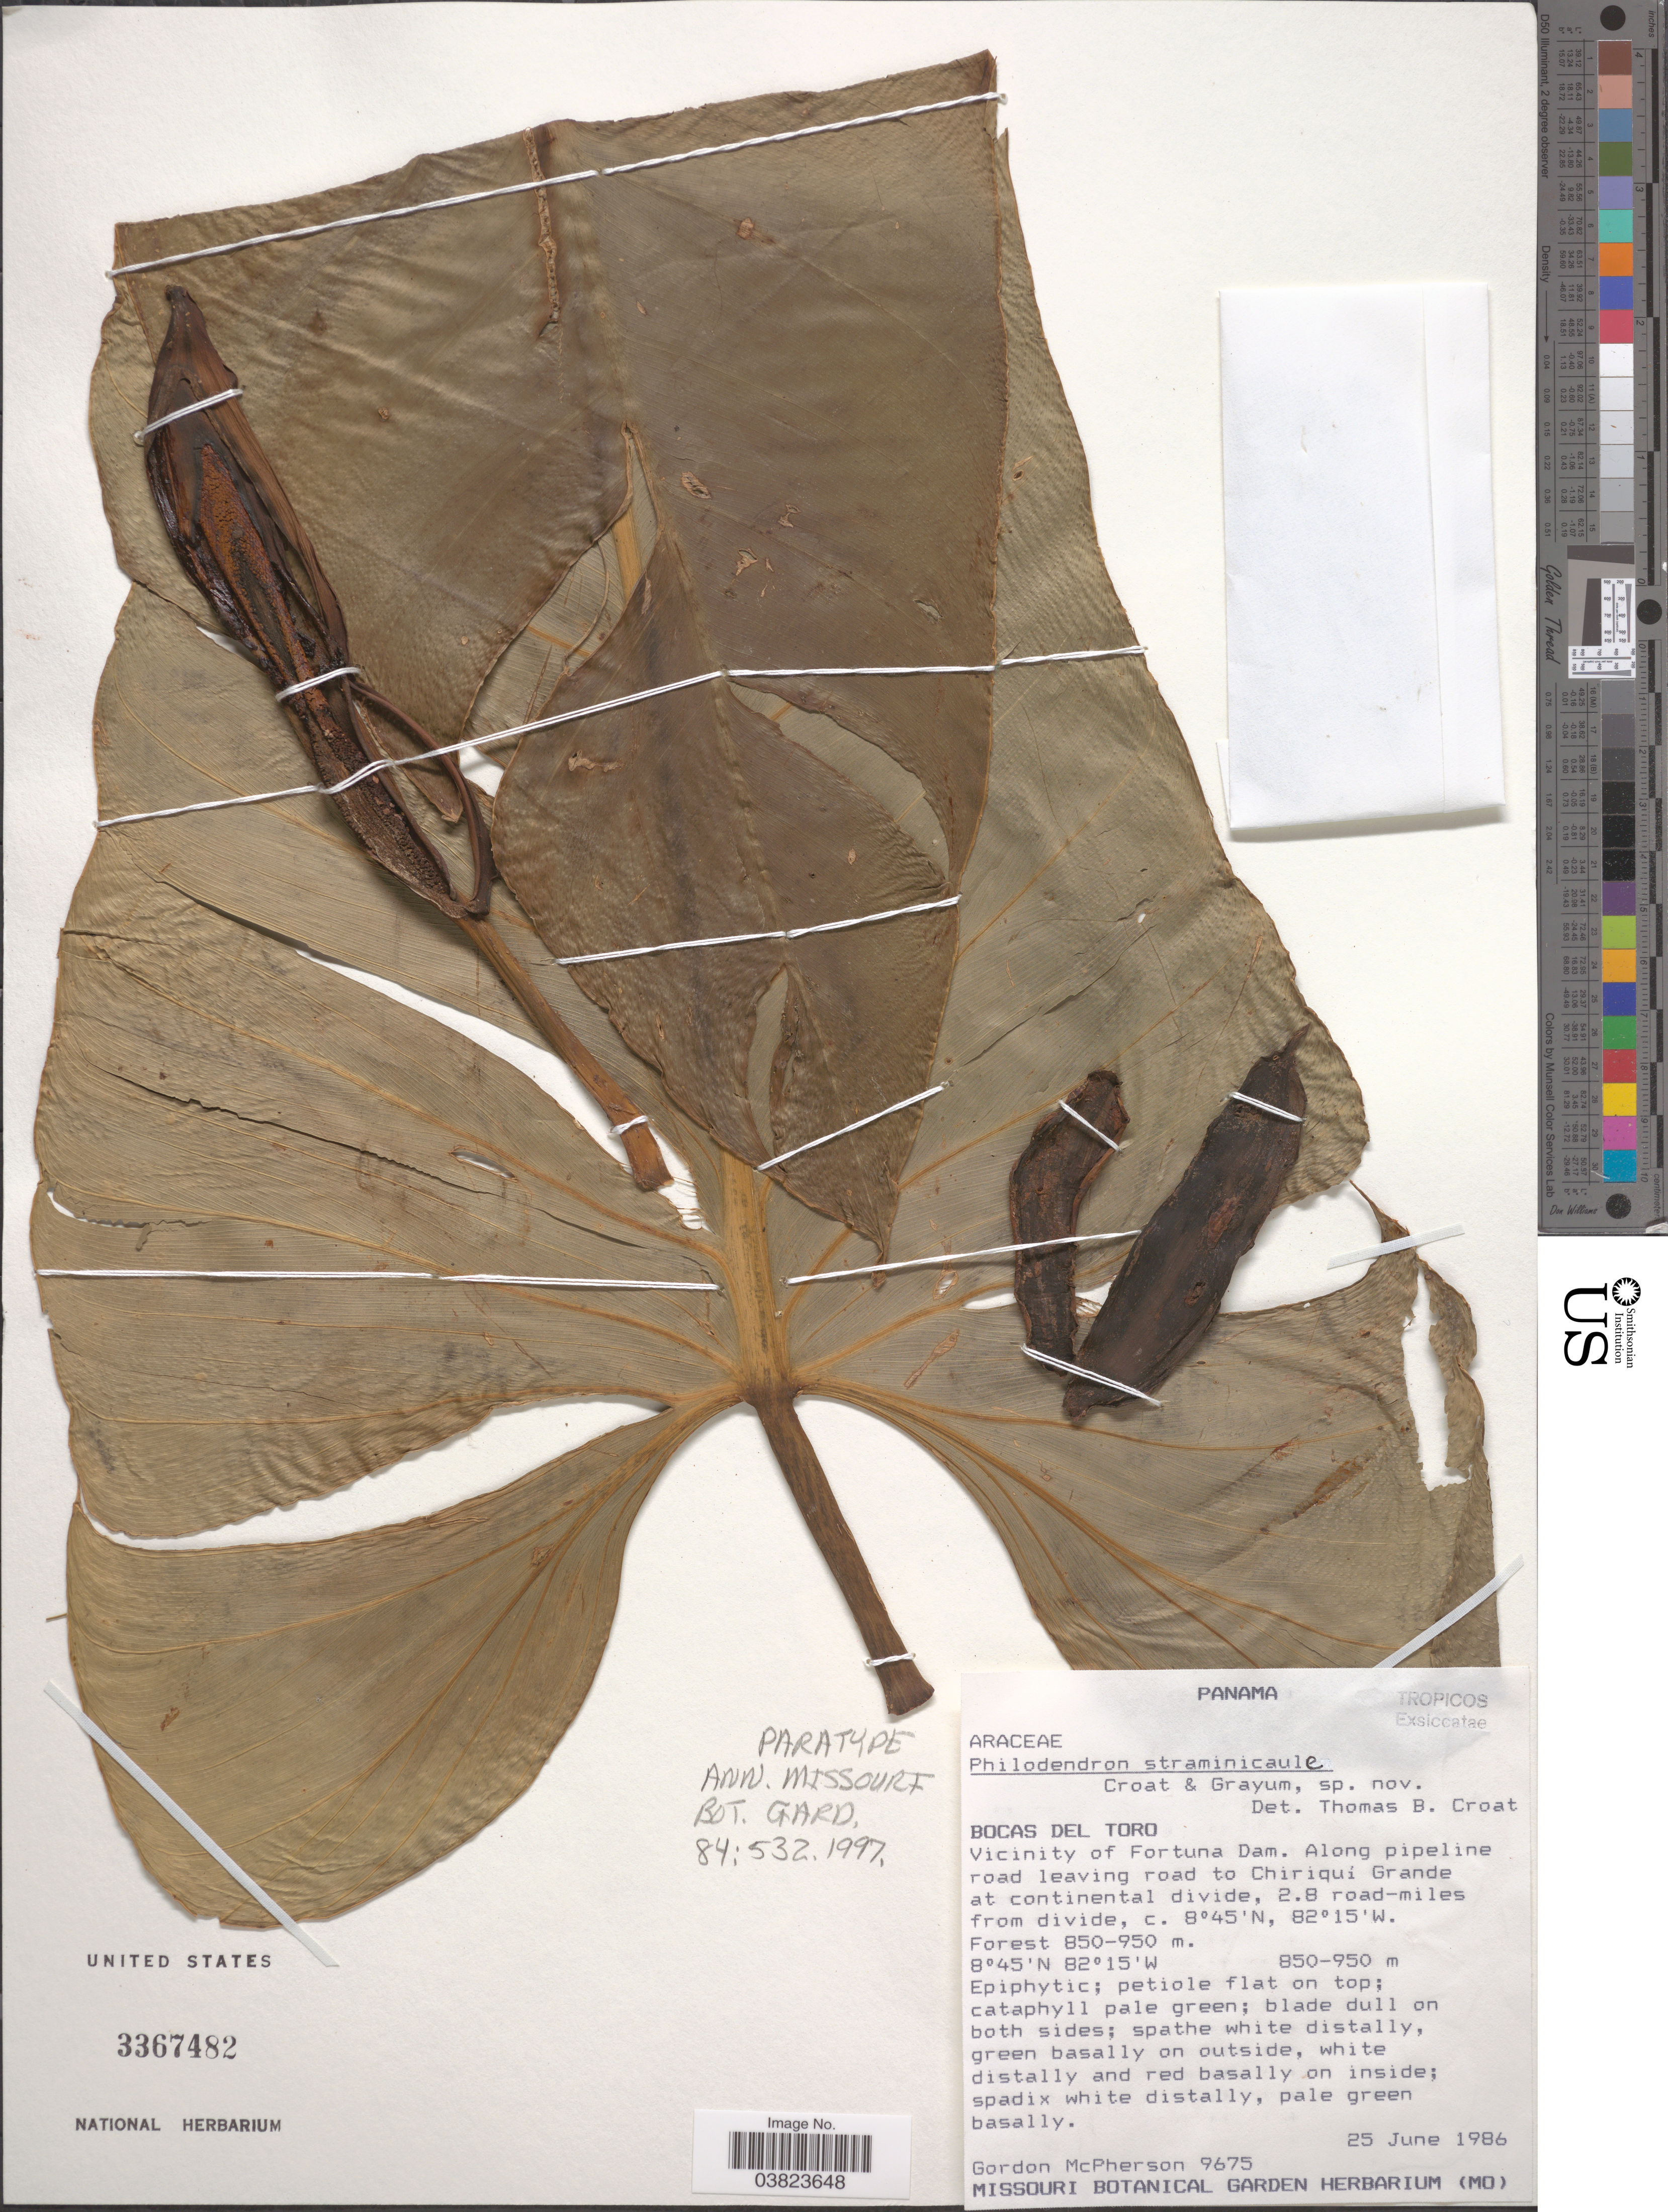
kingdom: Plantae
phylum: Tracheophyta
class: Liliopsida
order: Alismatales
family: Araceae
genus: Philodendron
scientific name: Philodendron straminicaule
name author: Croat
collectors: G. D. McPherson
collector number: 9675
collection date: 1986-06-25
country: Panama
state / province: Bocas del Toro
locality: Vicinity of Fortuna Dam. Along pipeline road leaving road to Chiriquí Grande at continental divide, 2.8 road-miles from divide.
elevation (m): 850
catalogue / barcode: US 3367482